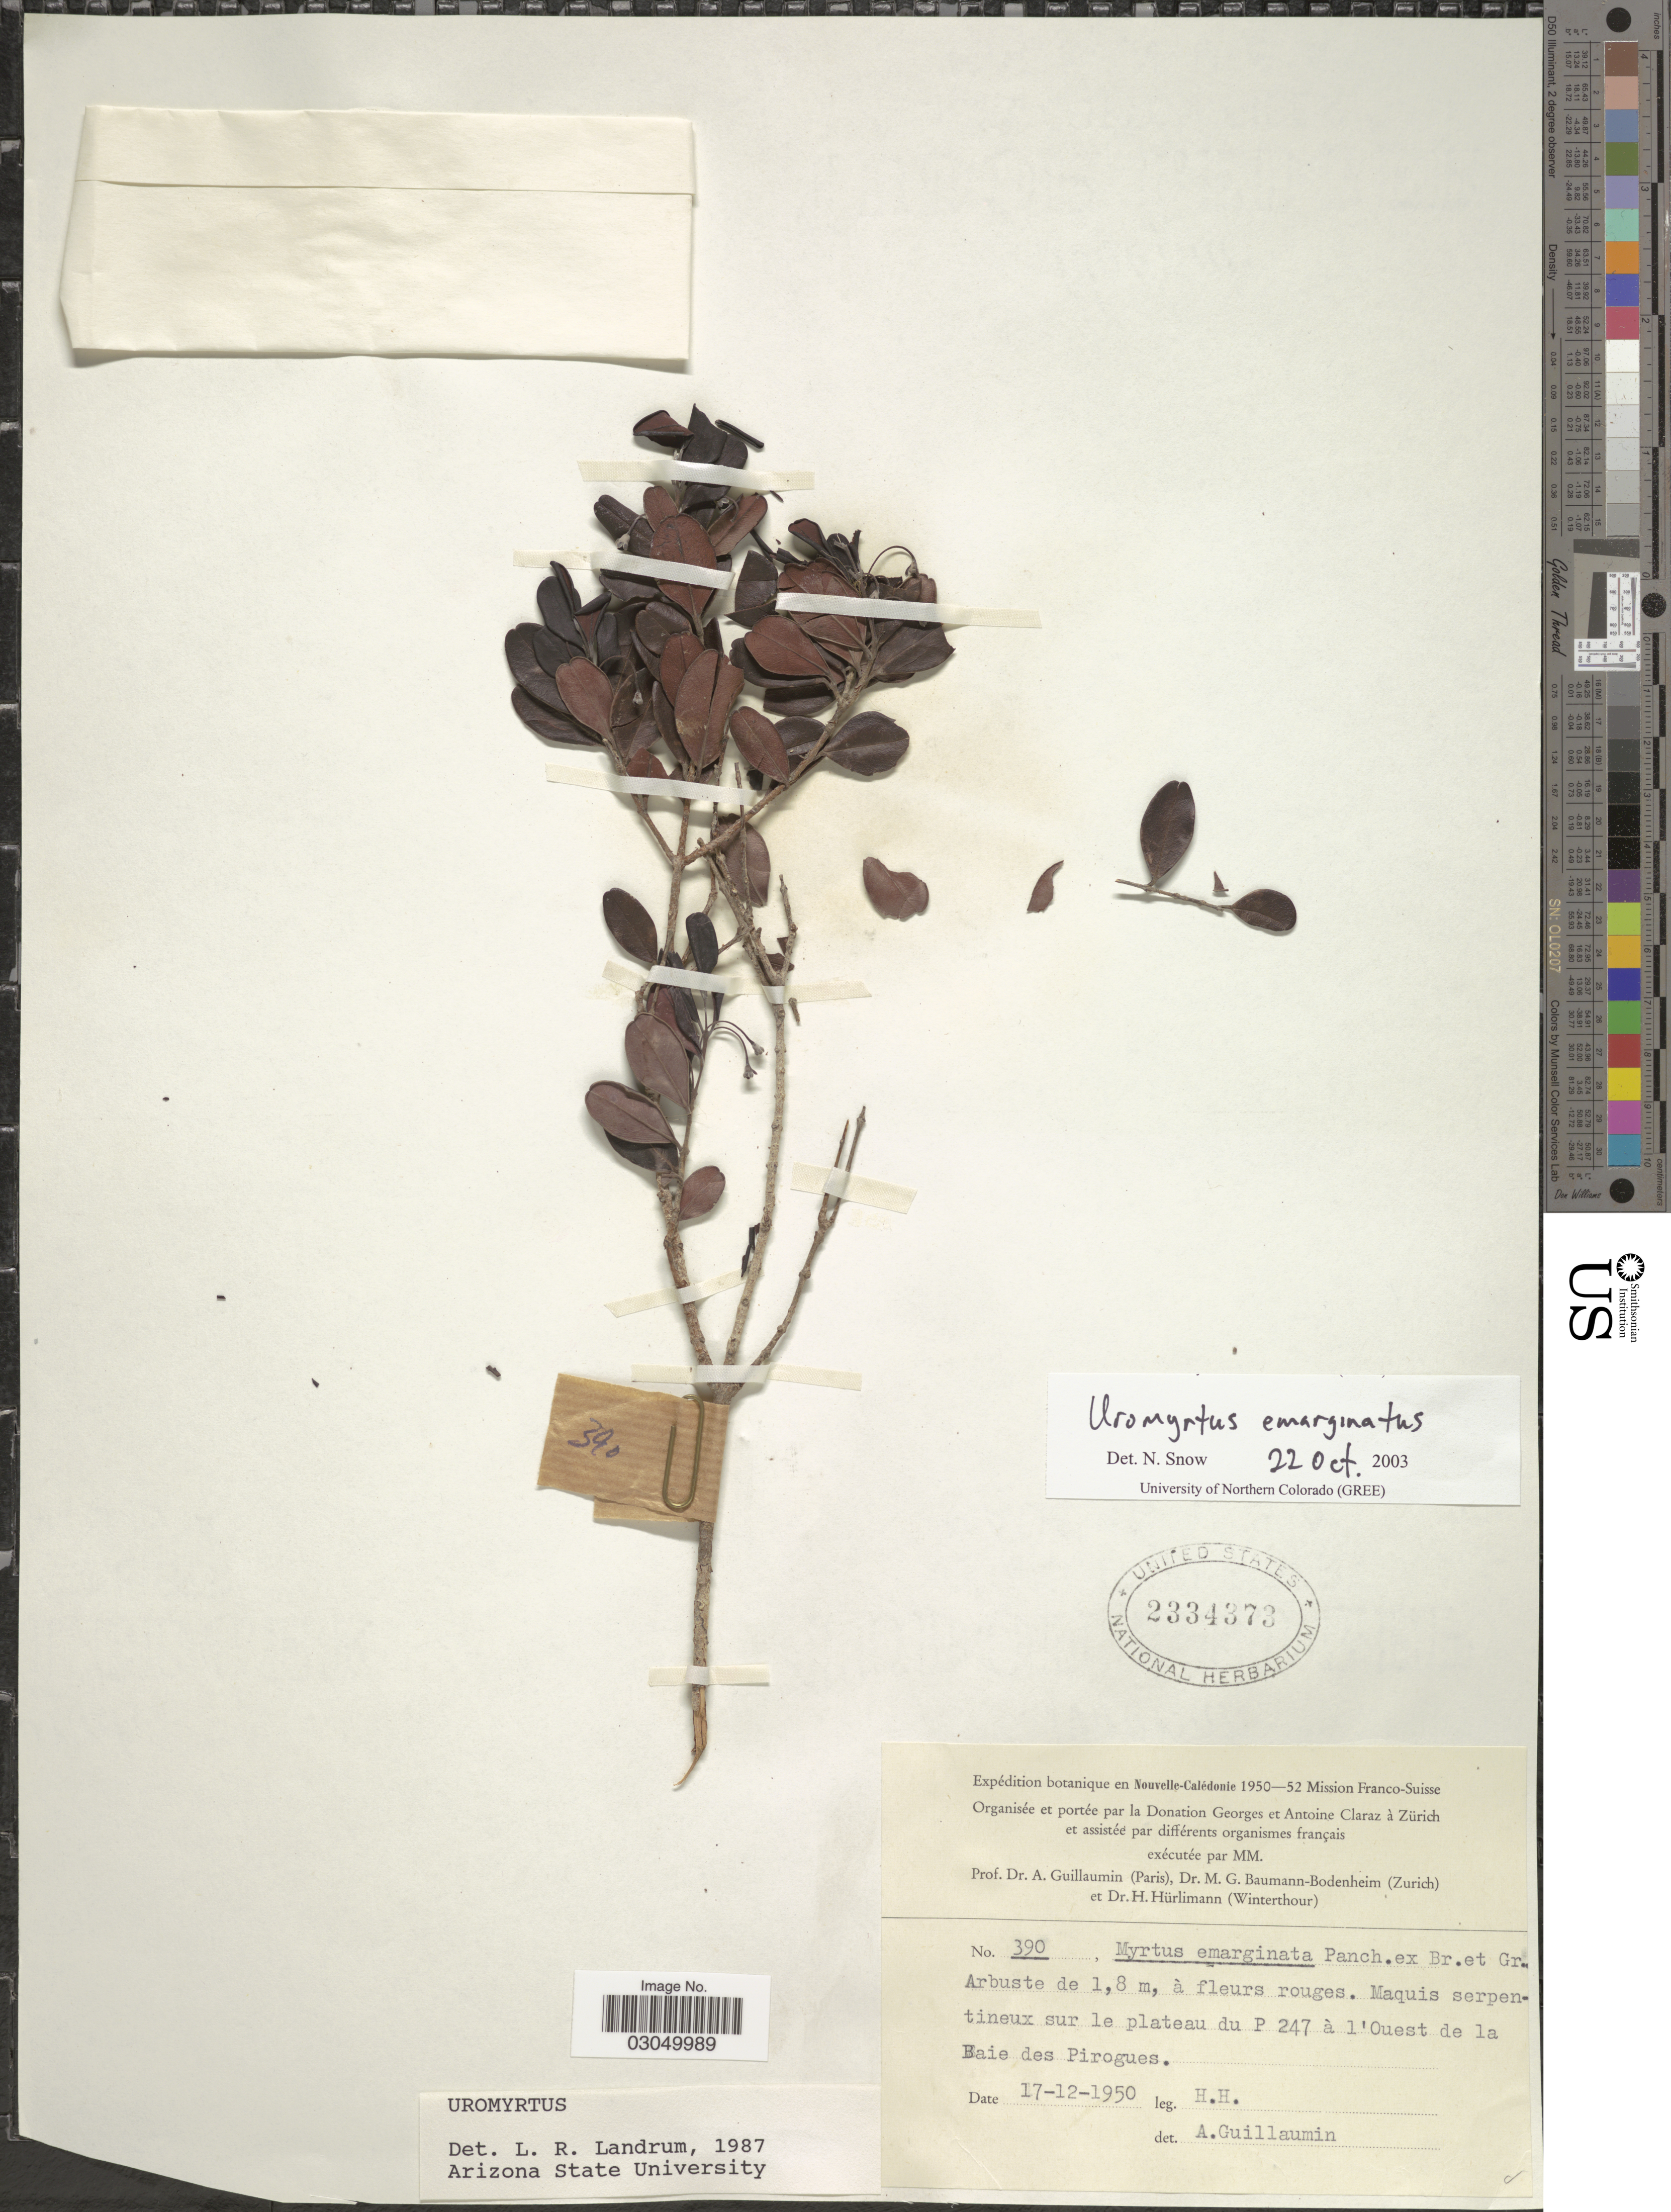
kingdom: Plantae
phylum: Tracheophyta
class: Magnoliopsida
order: Myrtales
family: Myrtaceae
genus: Uromyrtus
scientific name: Uromyrtus emarginata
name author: (Pancher ex Baker f.) Burret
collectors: H. Hurlimann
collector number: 390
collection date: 1950-12-17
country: New Caledonia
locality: En Nouvelle-Calédonie. Maquis serpentineux sur le plateau du P 247 à l'Ouest de la Baie des Pirogues.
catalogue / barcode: US 2334373